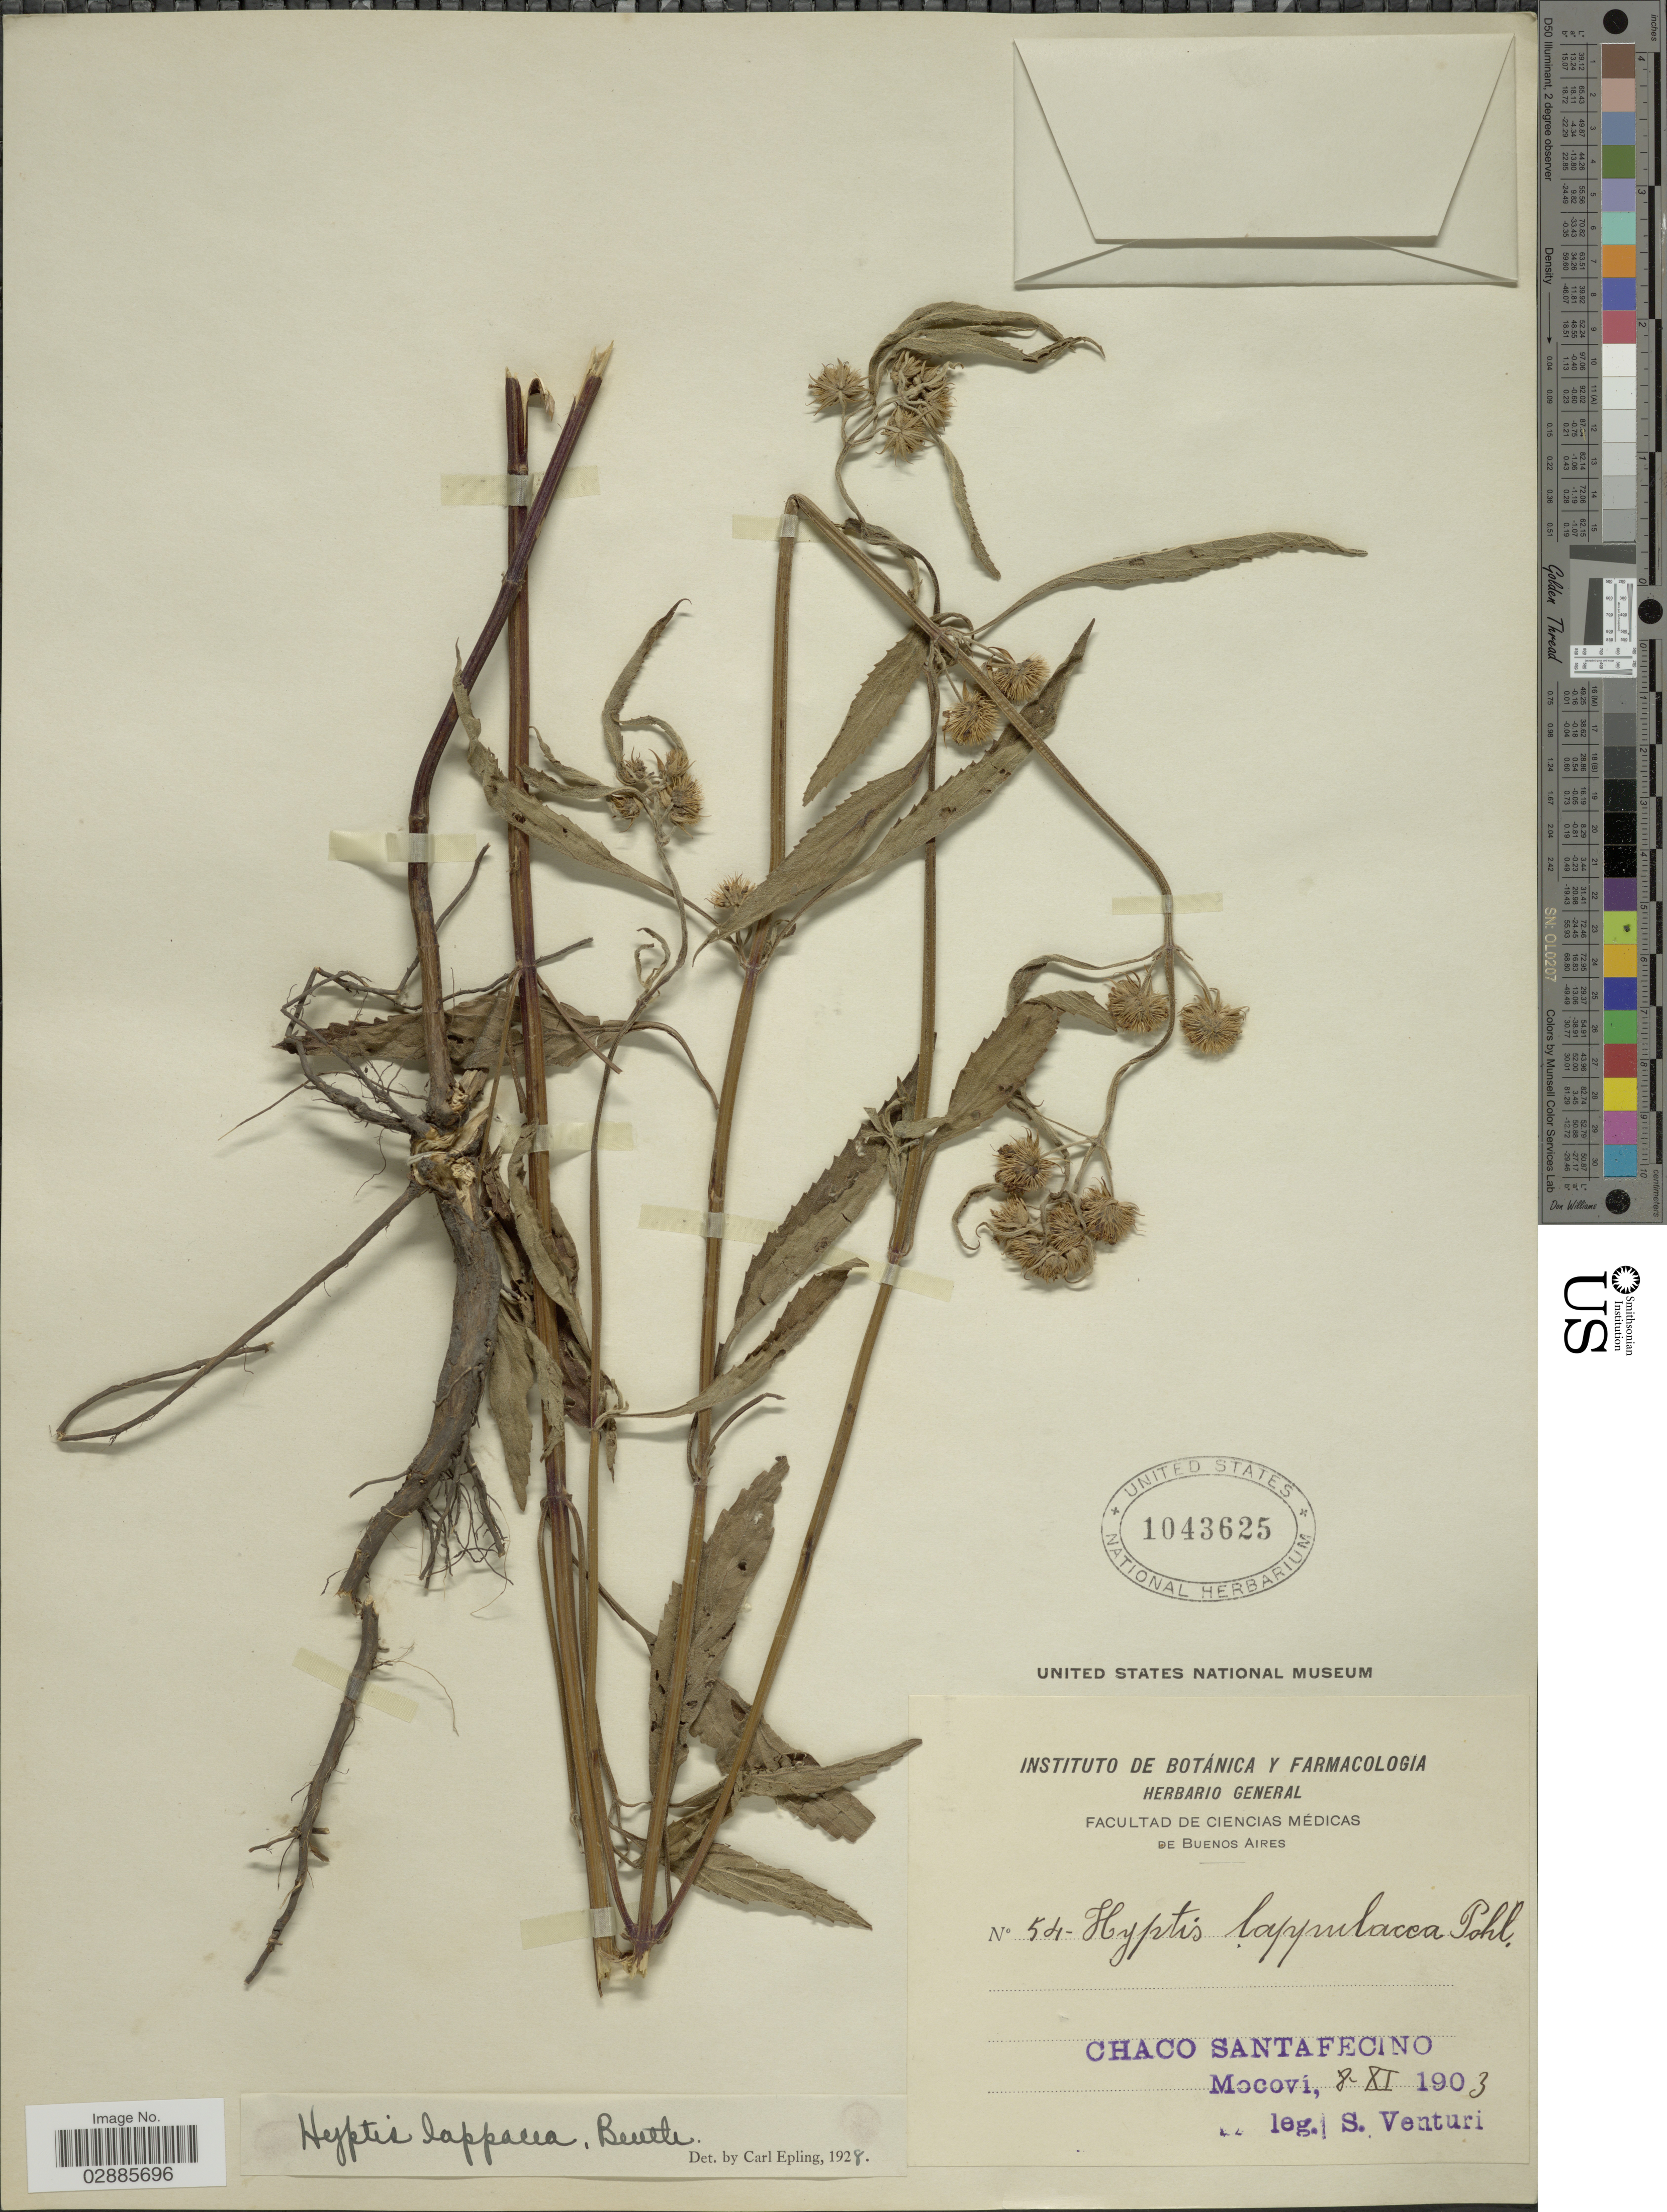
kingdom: Plantae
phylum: Tracheophyta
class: Magnoliopsida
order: Lamiales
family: Lamiaceae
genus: Hyptis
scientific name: Hyptis lappacea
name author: Benth.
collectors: S. Venturi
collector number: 54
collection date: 1903-11-08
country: Argentina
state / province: Chaco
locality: Santa Fecino. Mocoví.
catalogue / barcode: US 1043625